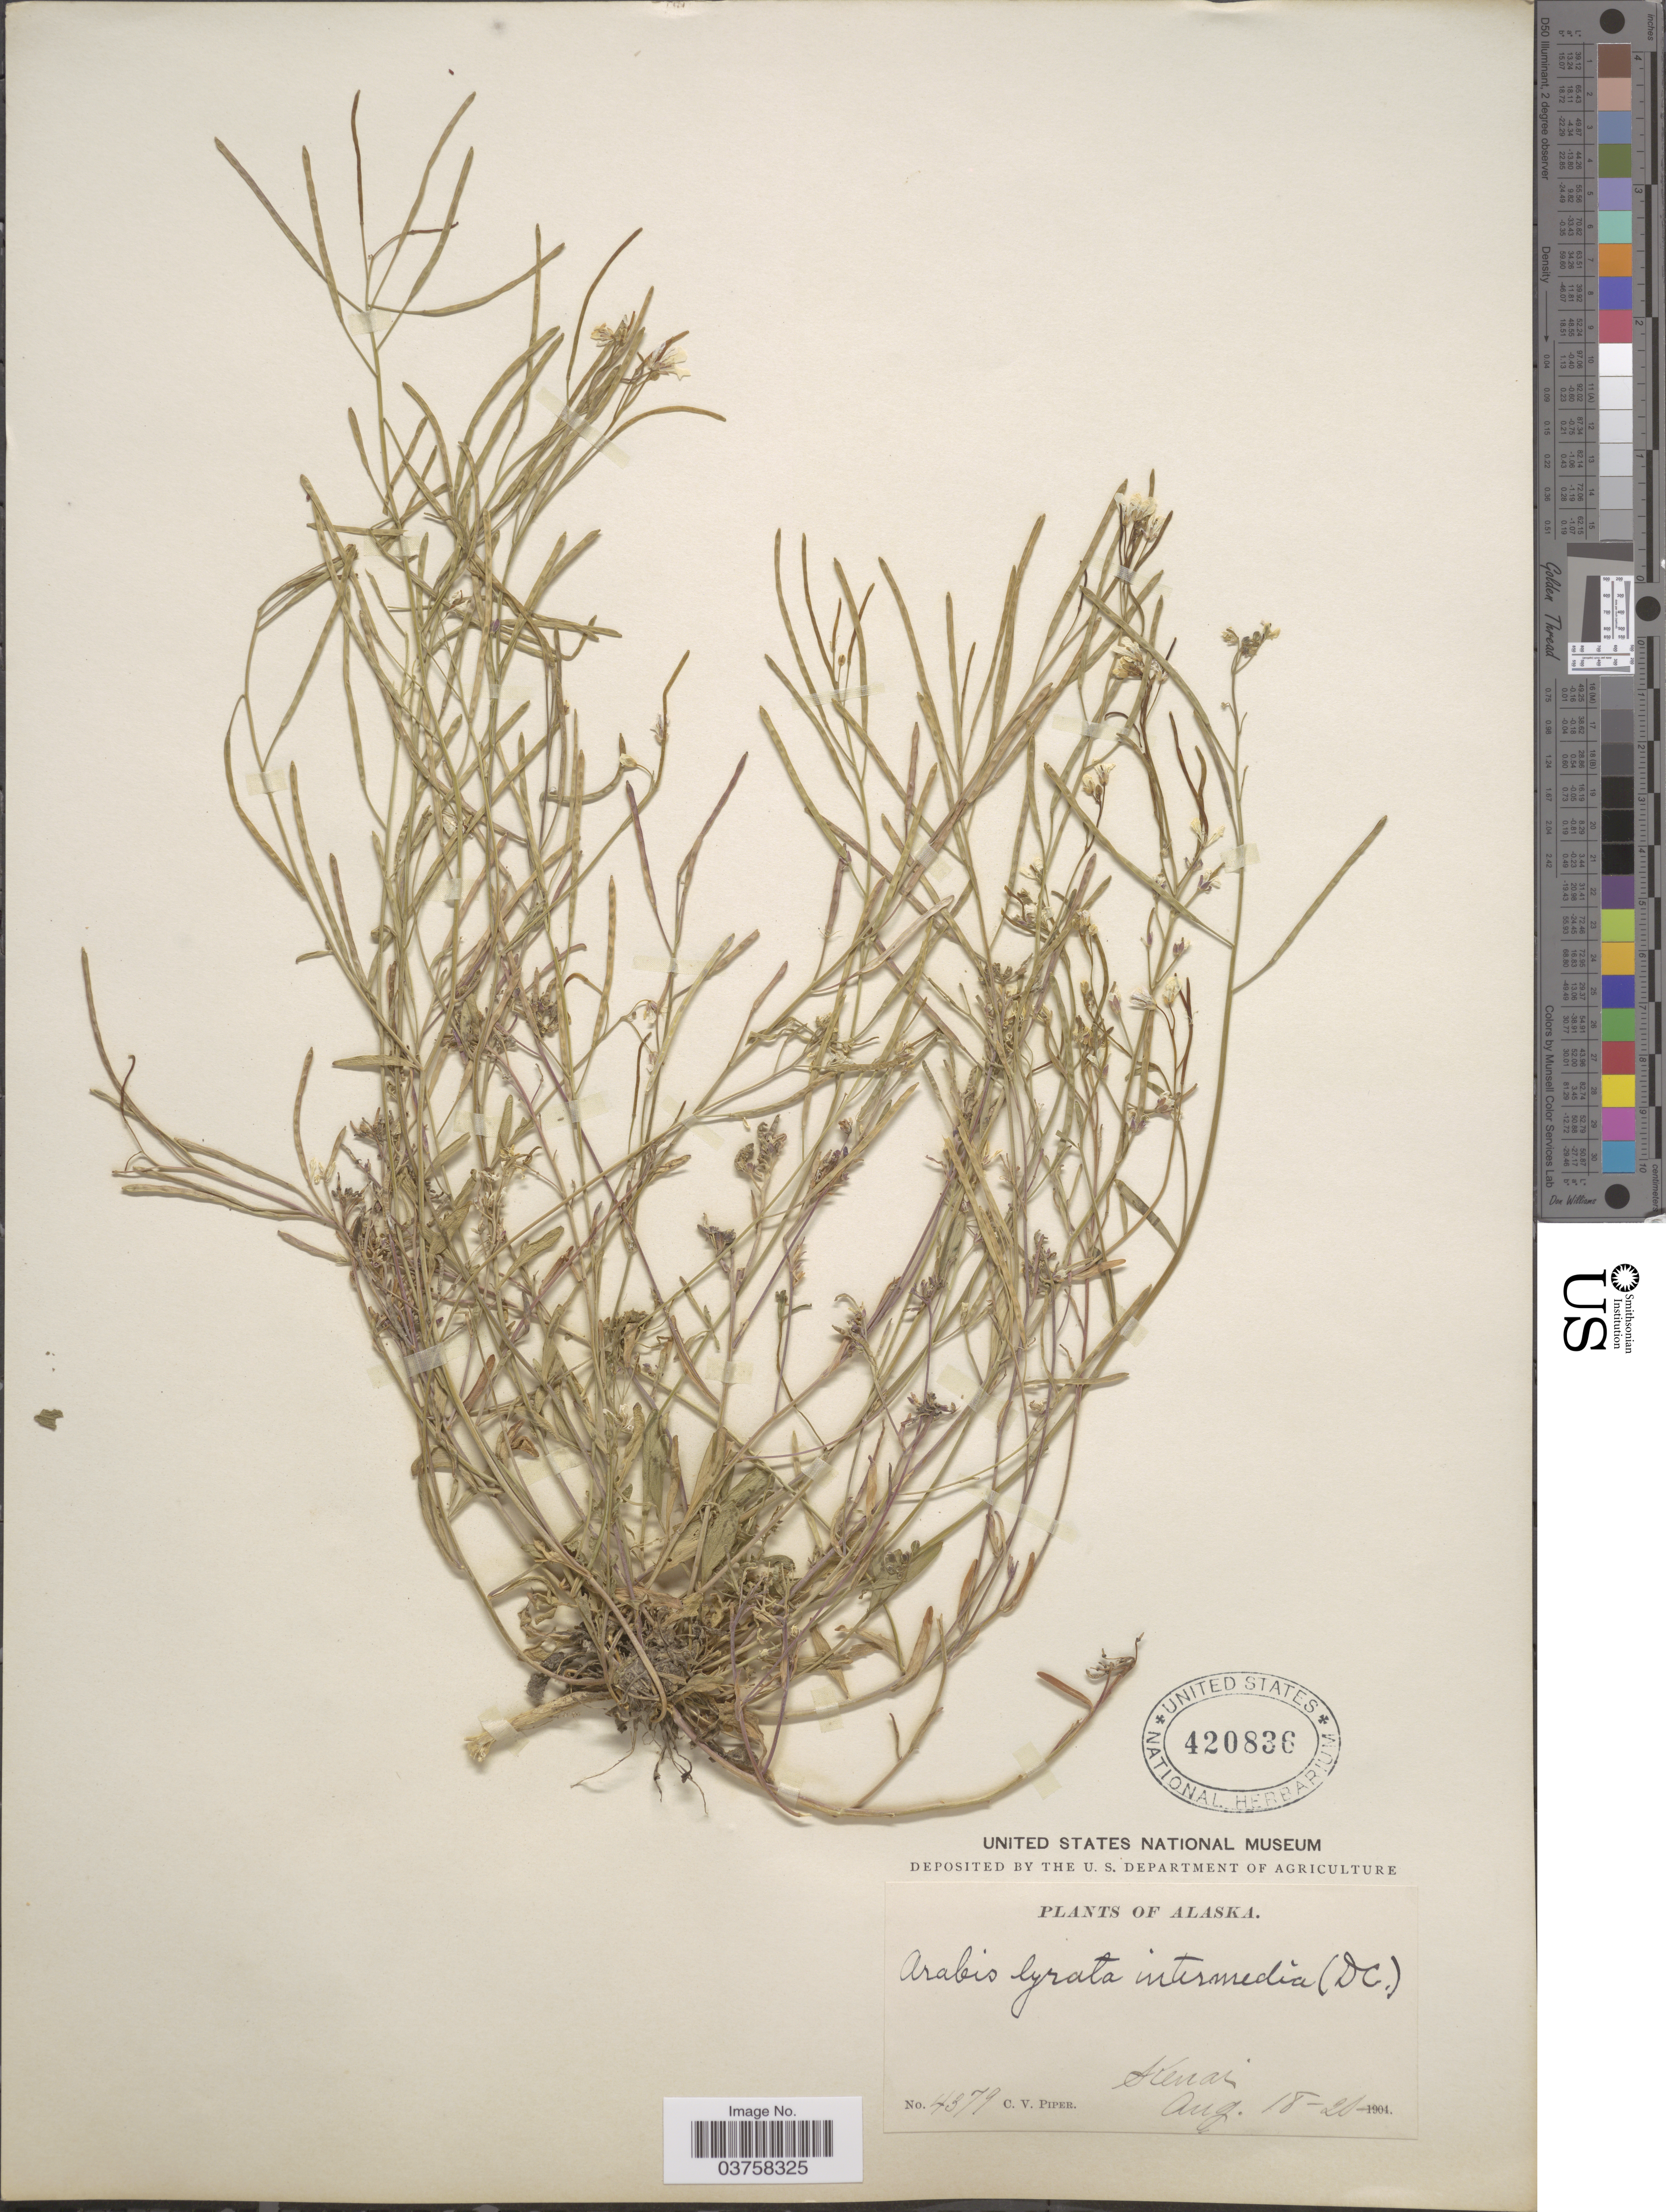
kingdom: Plantae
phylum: Tracheophyta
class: Magnoliopsida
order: Brassicales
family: Brassicaceae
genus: Arabidopsis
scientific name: Arabidopsis lyrata subsp. kamchatica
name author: (Fisch. ex DC.) O'Kane & Al-Shehbaz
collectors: C. V. Piper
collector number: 4379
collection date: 1904-08-18/1904-08-20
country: United States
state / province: Alaska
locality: Kenai.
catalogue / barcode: US 420836